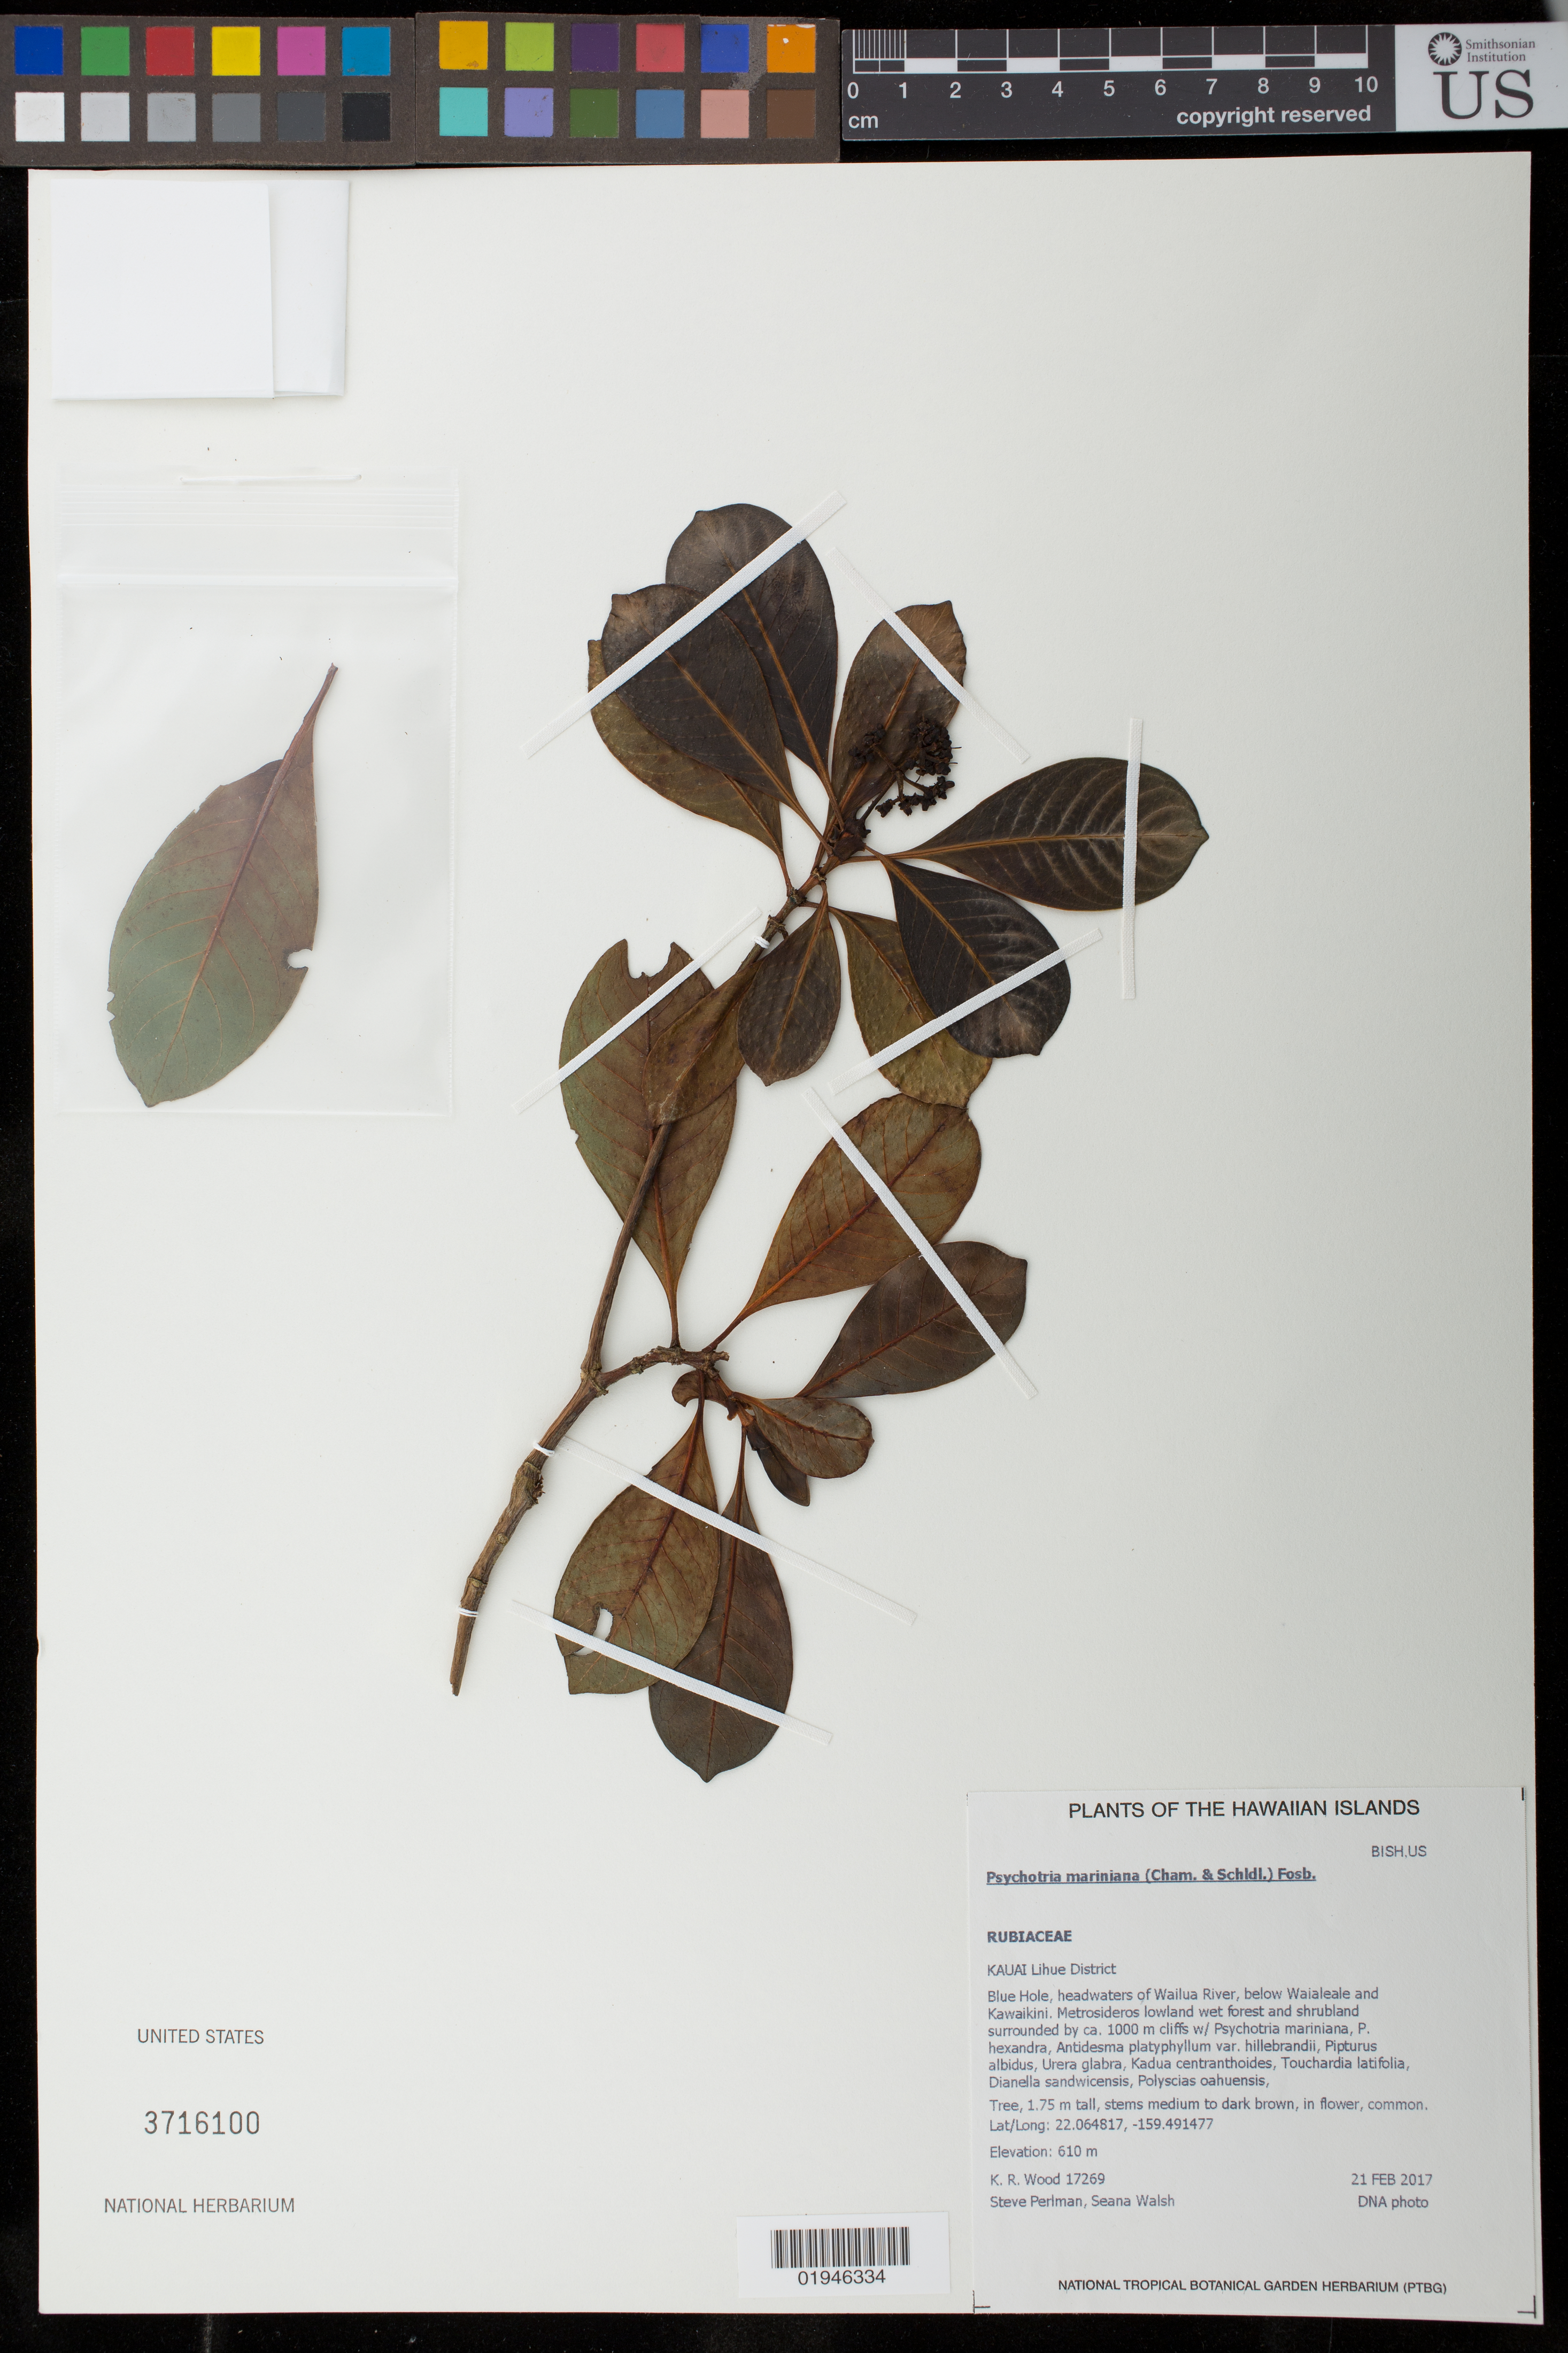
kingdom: Plantae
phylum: Tracheophyta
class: Magnoliopsida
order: Gentianales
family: Rubiaceae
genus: Psychotria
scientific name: Psychotria mariniana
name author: (Cham. & Schltdl.) Fosberg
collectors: K. R. Wood, S. P. Perlman & S. Walsh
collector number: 17269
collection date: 2017-02-21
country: United States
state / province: Hawaii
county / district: Kauai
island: Kaua'i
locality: Lihue District, Blue Hole, headwaters of Wailua River, below Waialeale and Kawaikini.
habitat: Lowland wet forrest and shrubland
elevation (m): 610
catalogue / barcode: US 3716100